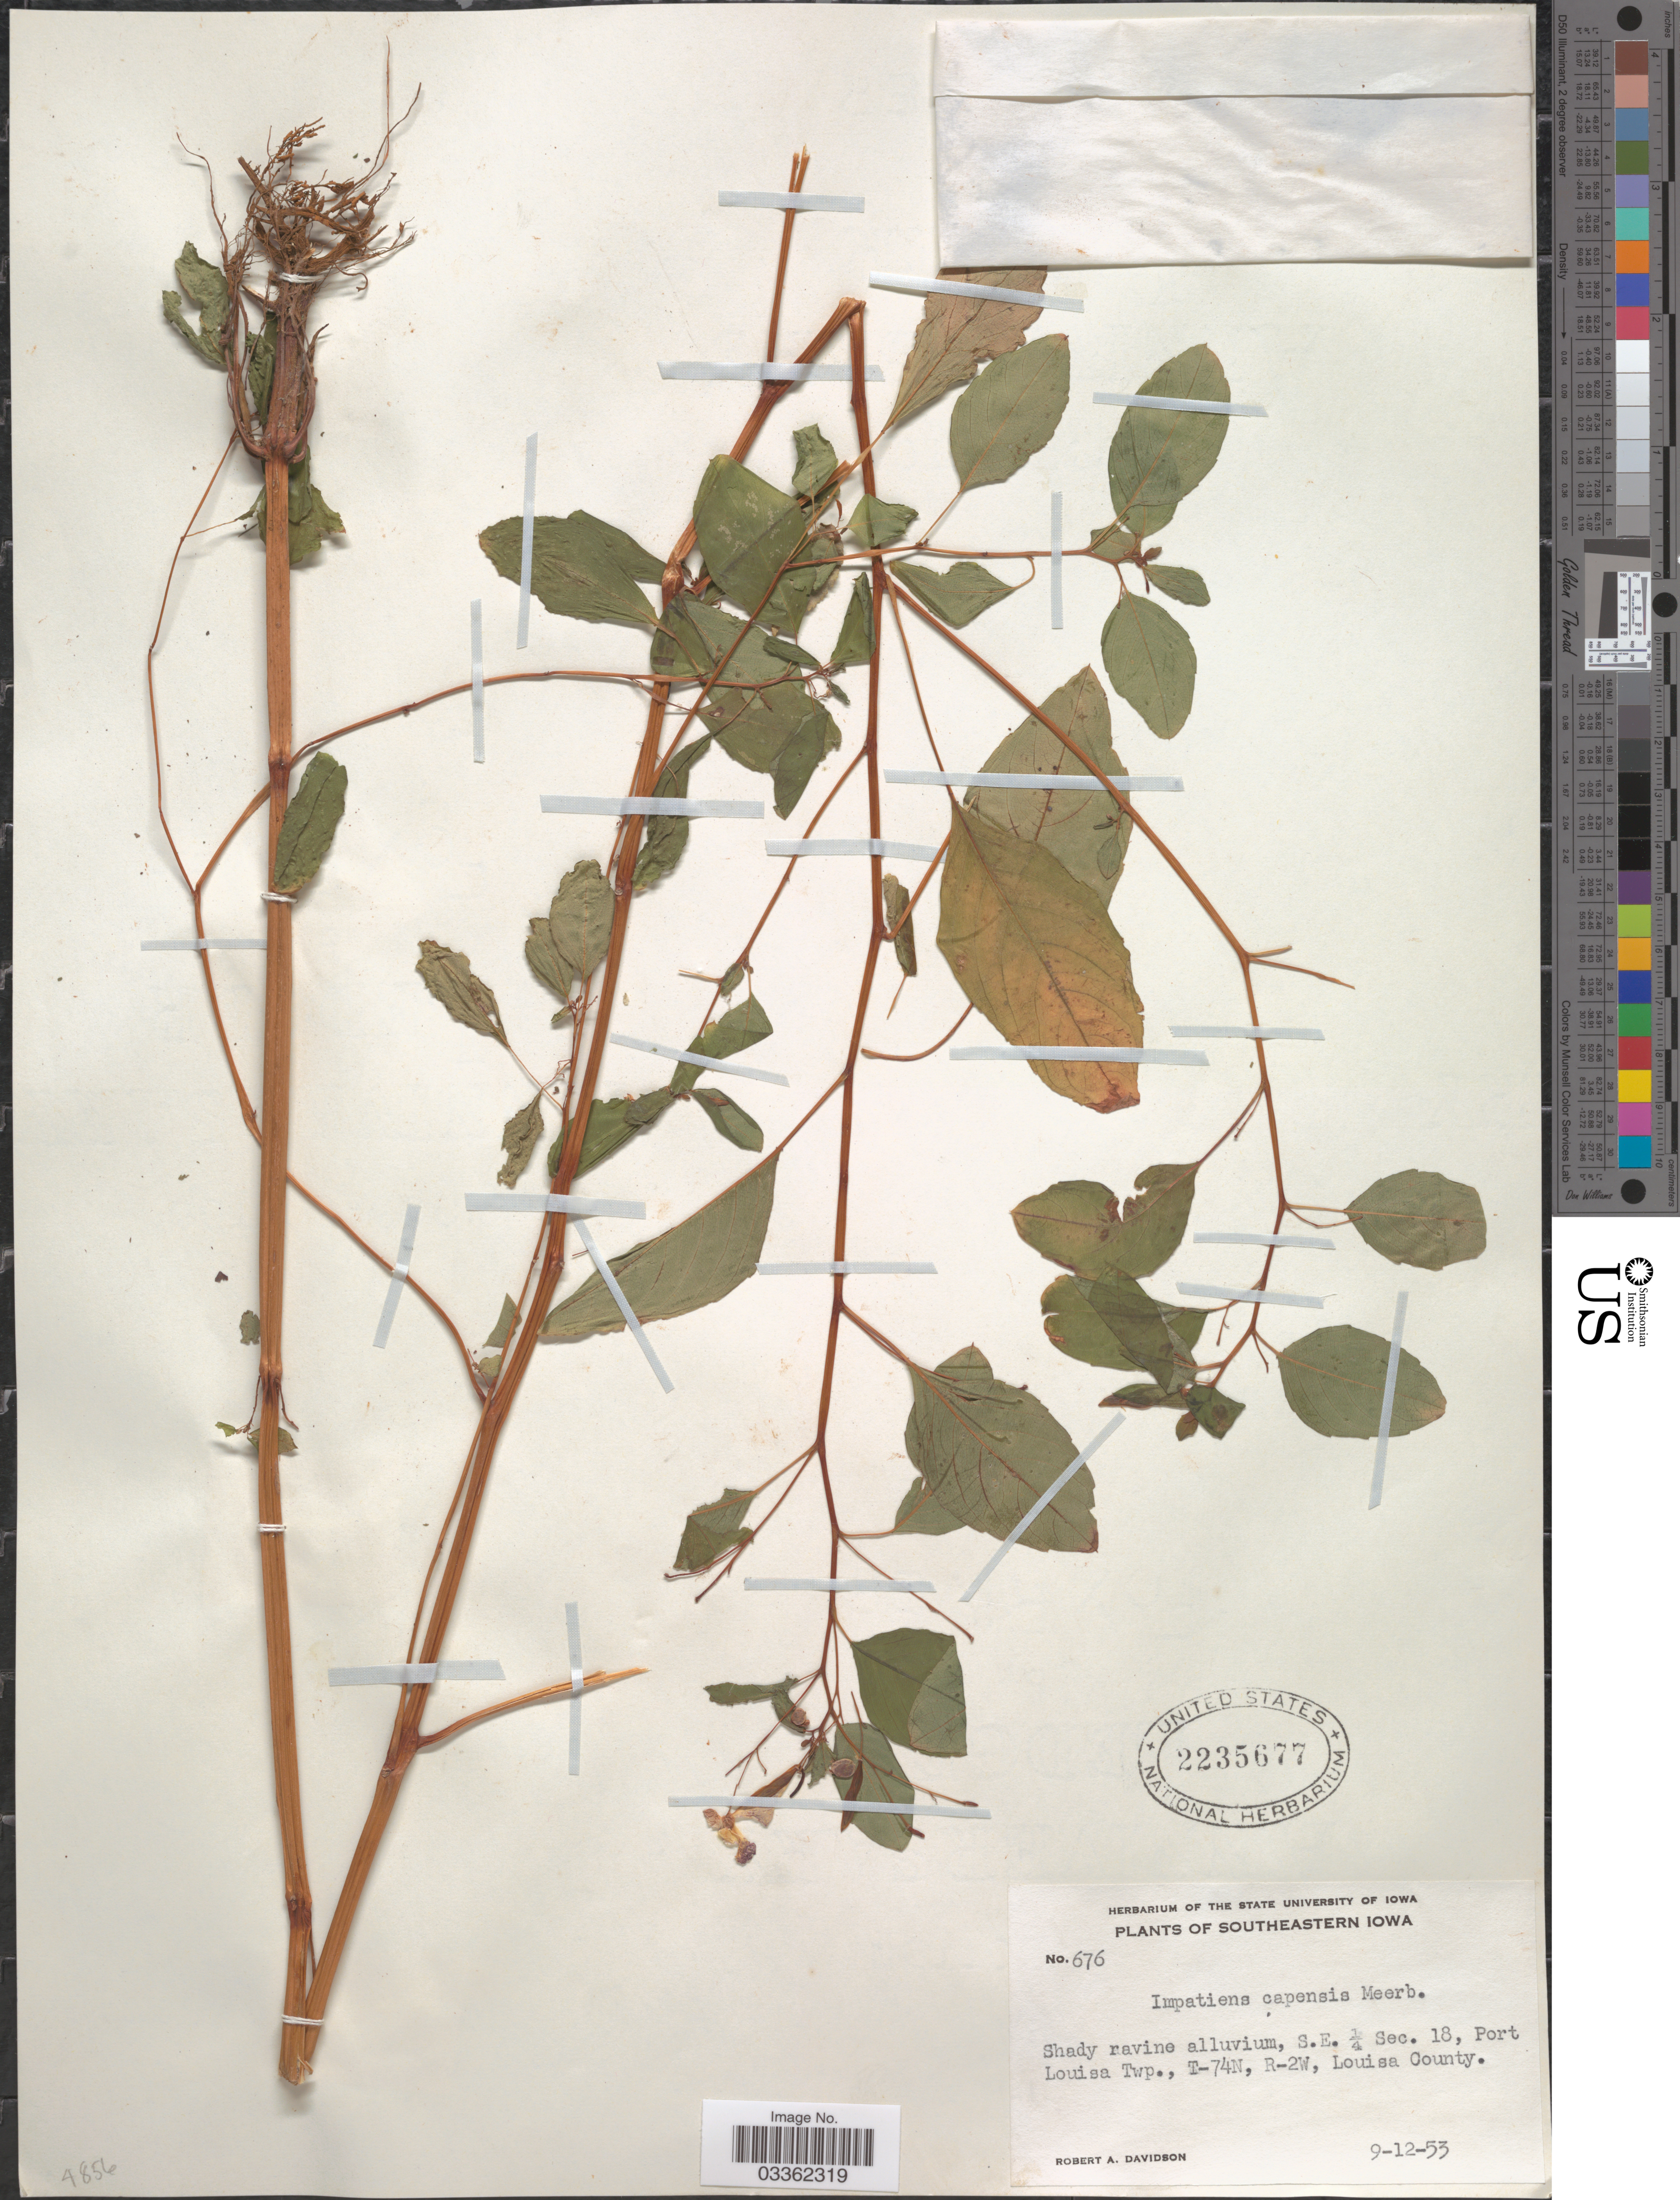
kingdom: Plantae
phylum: Tracheophyta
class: Magnoliopsida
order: Ericales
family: Balsaminaceae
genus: Impatiens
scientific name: Impatiens capensis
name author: Meerb.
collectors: R. A. Davidson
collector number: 676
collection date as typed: Transcribed d/m/y: 12/9/53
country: United States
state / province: Iowa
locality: Southeastern Iowa, S.E. ¼ Sec. 18, Port Louisa Twp., T-74N, R-2W, Louisa County.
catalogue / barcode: US 2235677